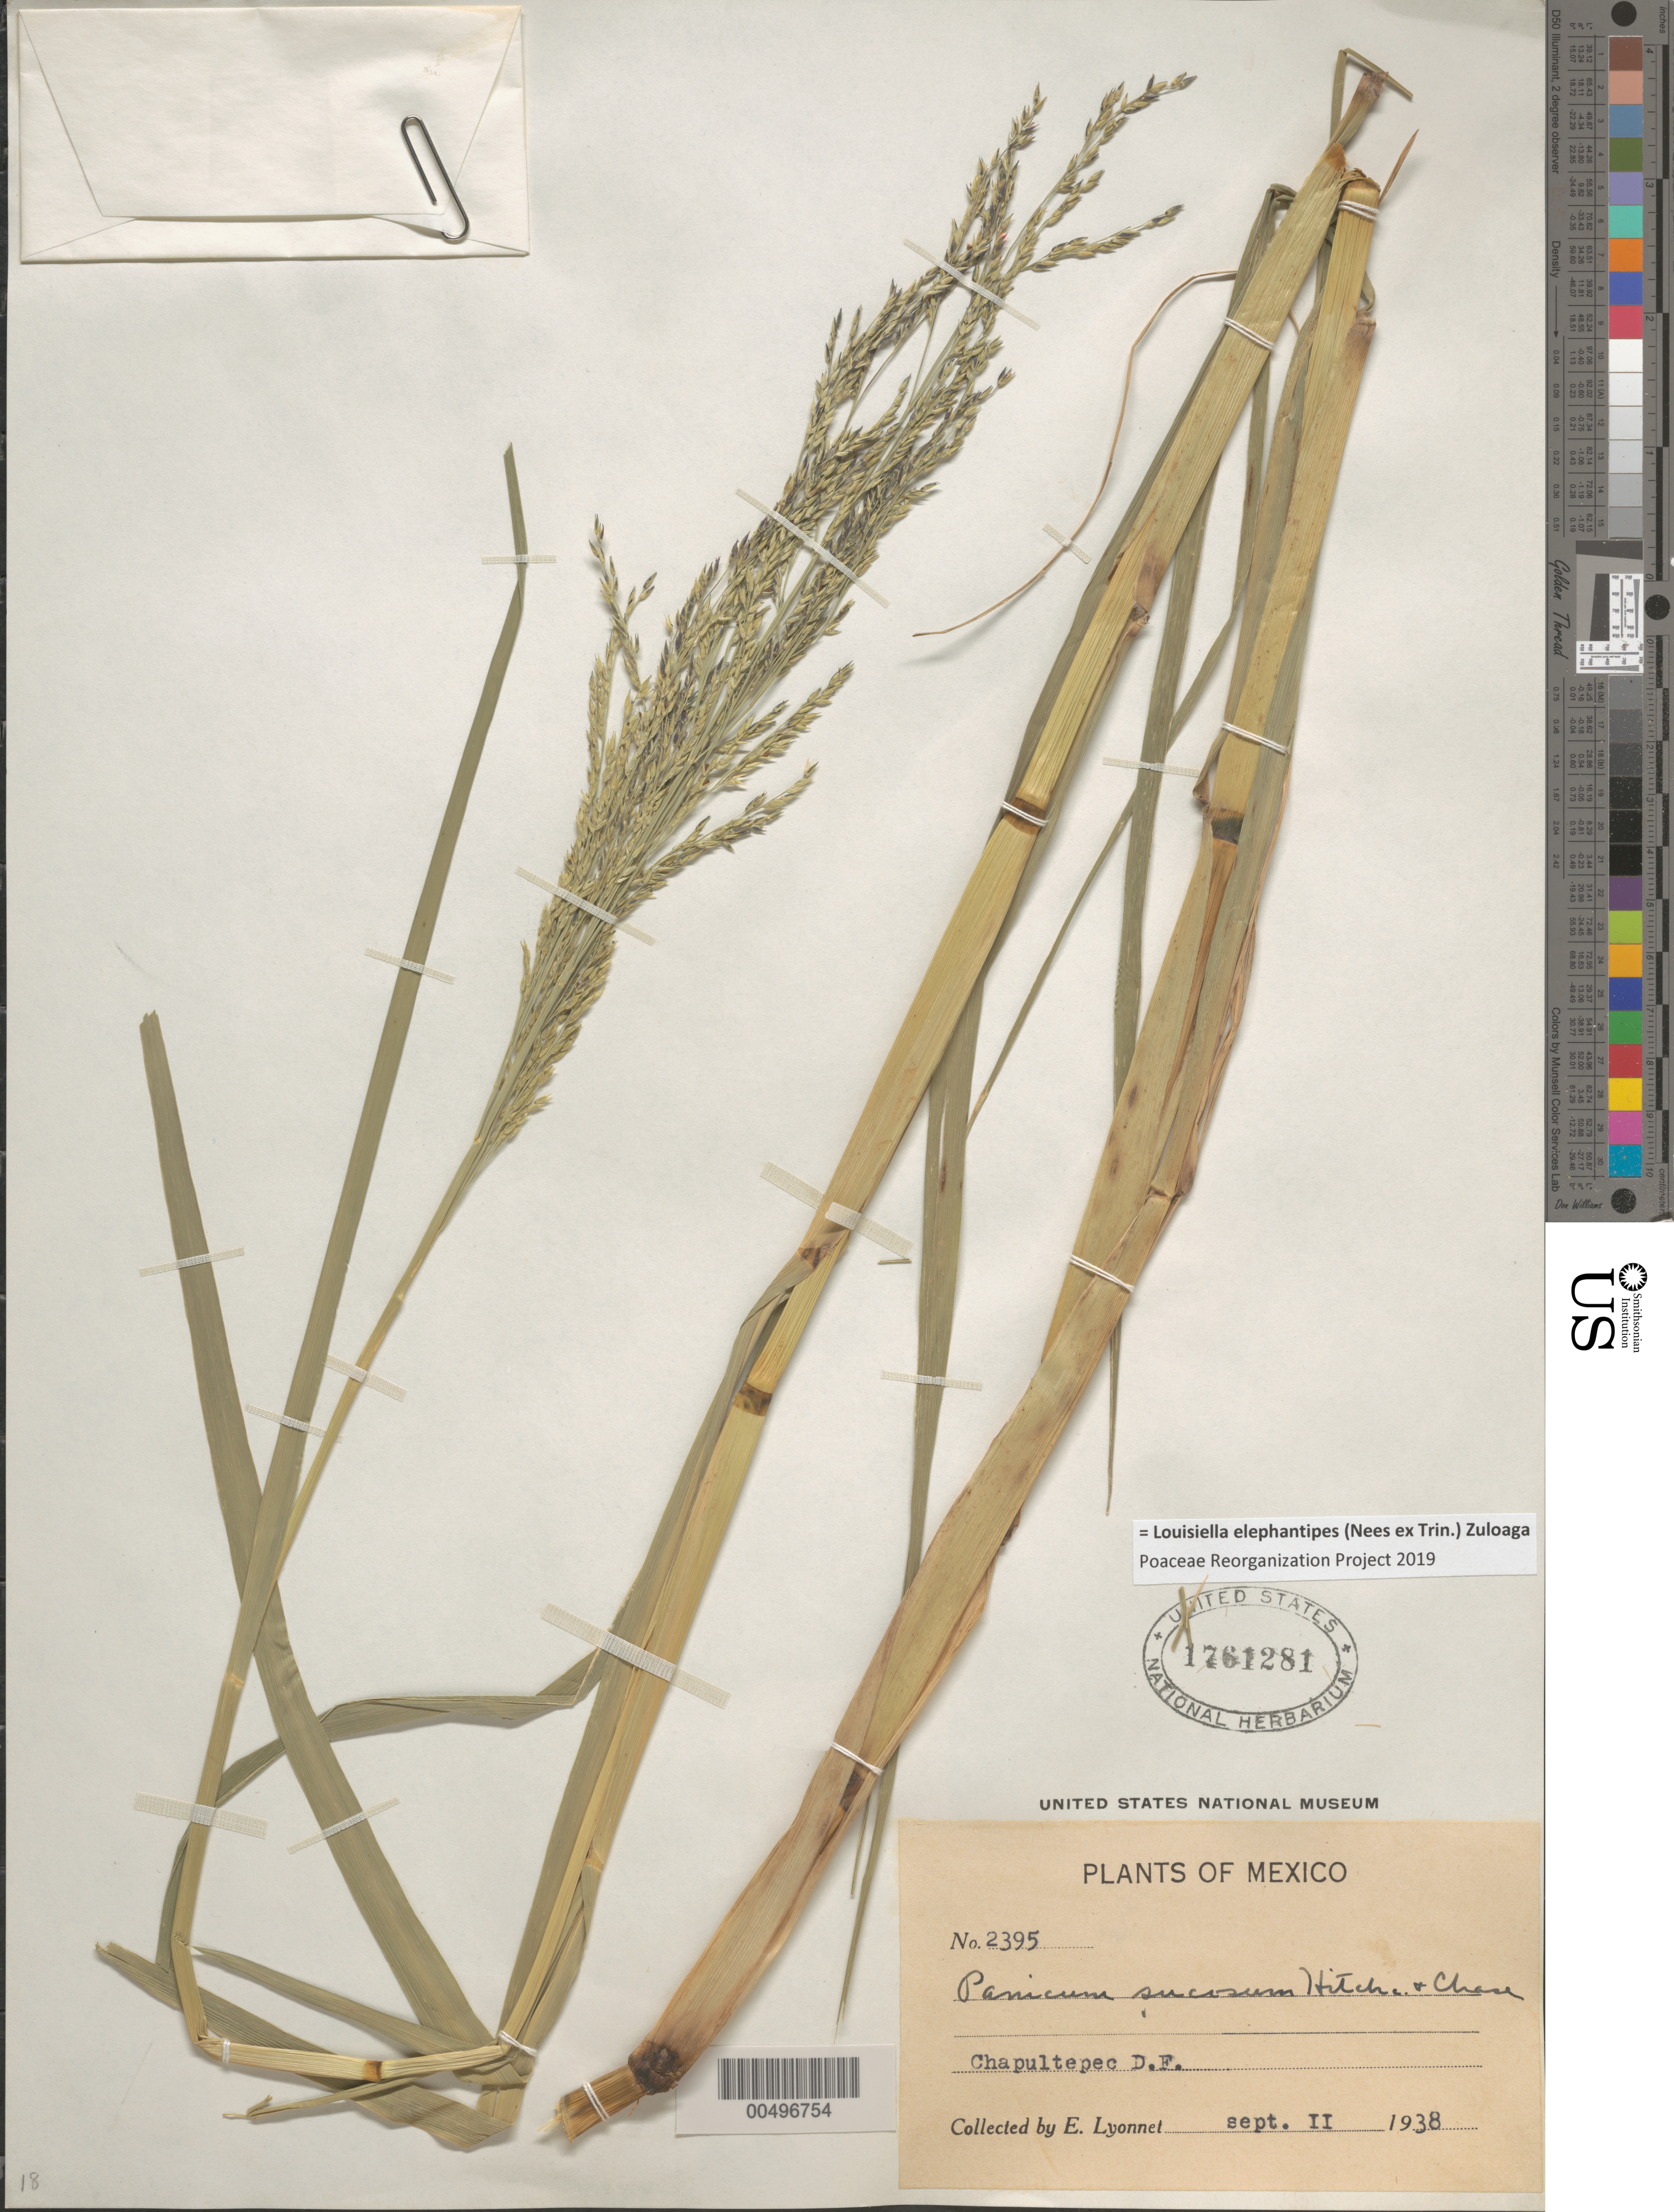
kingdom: Plantae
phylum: Tracheophyta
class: Liliopsida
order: Poales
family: Poaceae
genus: Panicum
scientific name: Panicum sucosum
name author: Hitchc. & Chase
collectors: Bro. E. Lyonnet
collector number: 2395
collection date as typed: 2 Sep 1938 or 11 Sep 1938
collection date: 1938-09-02 or 1938-09-11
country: Mexico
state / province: Distrito Federal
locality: Chapultepec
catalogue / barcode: US 1761281